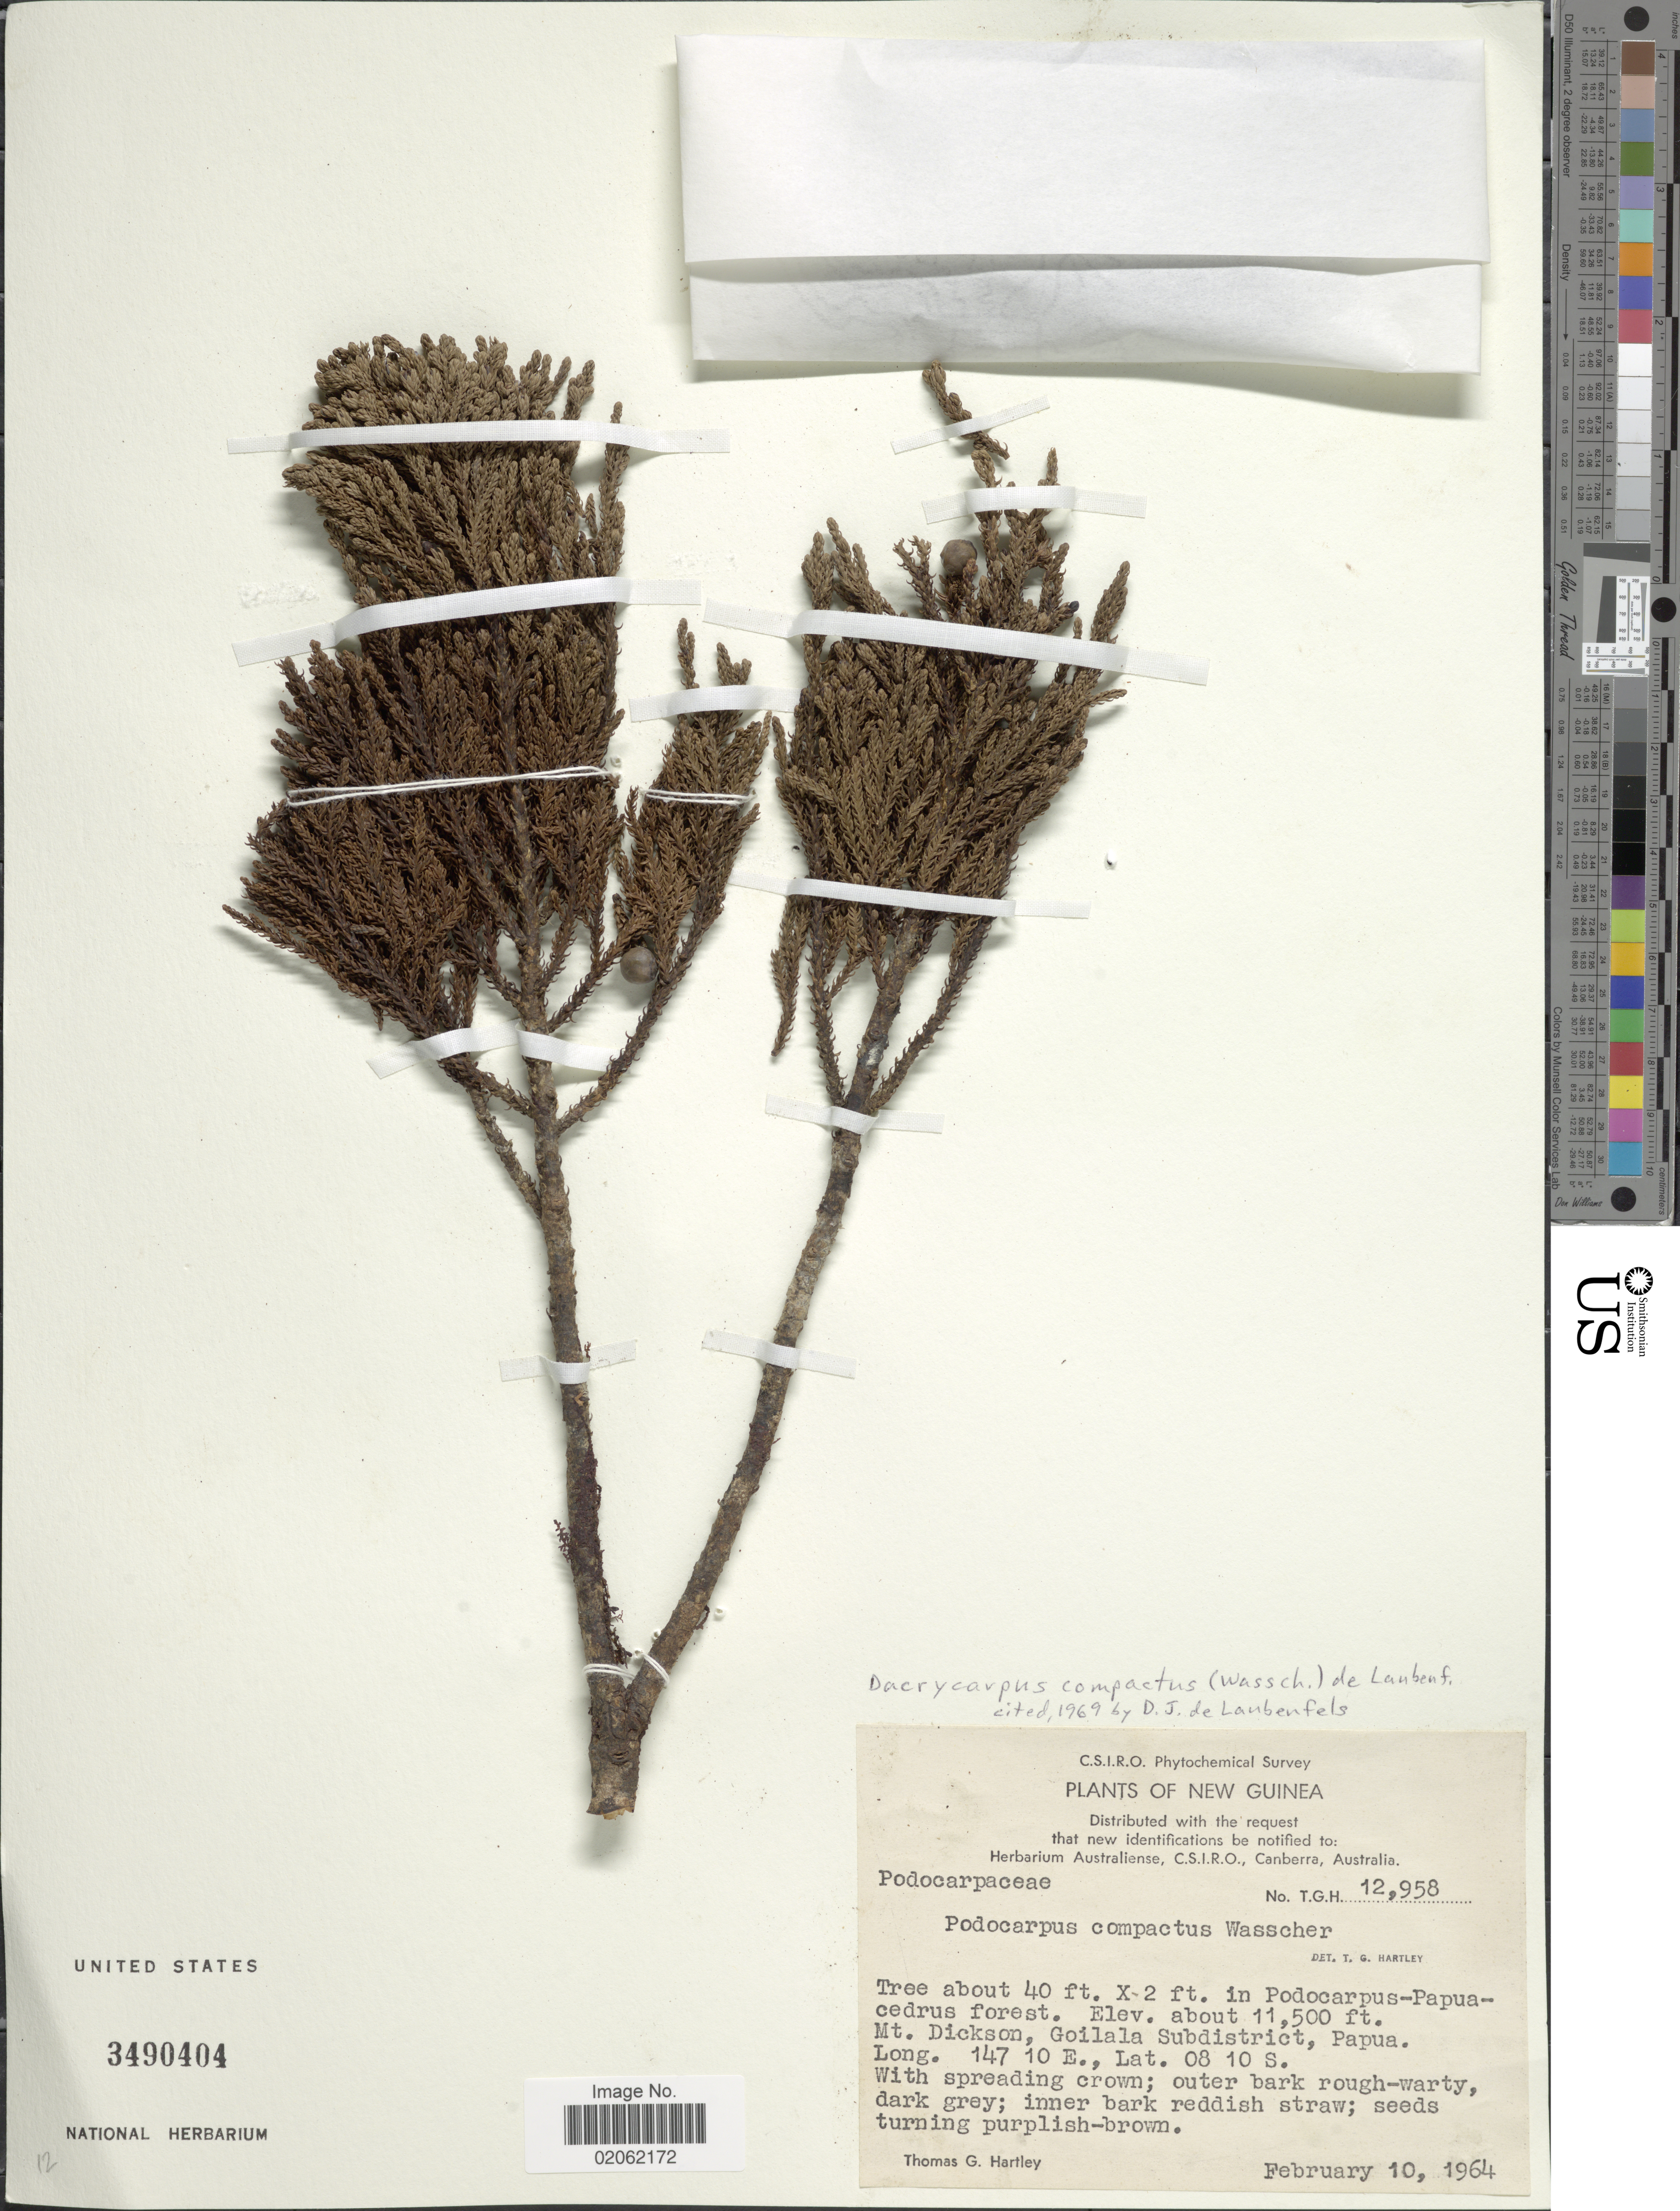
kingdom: Plantae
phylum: Tracheophyta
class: Pinopsida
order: Pinales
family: Podocarpaceae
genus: Dacrycarpus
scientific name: Dacrycarpus compactus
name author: (Wasscher) de Laub.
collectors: T. G. Hartley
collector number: T.G.H. 12958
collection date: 1964-02-10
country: Papua New Guinea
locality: Mt Dickson, Goilala Subdistrict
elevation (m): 3505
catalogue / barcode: US 3490404